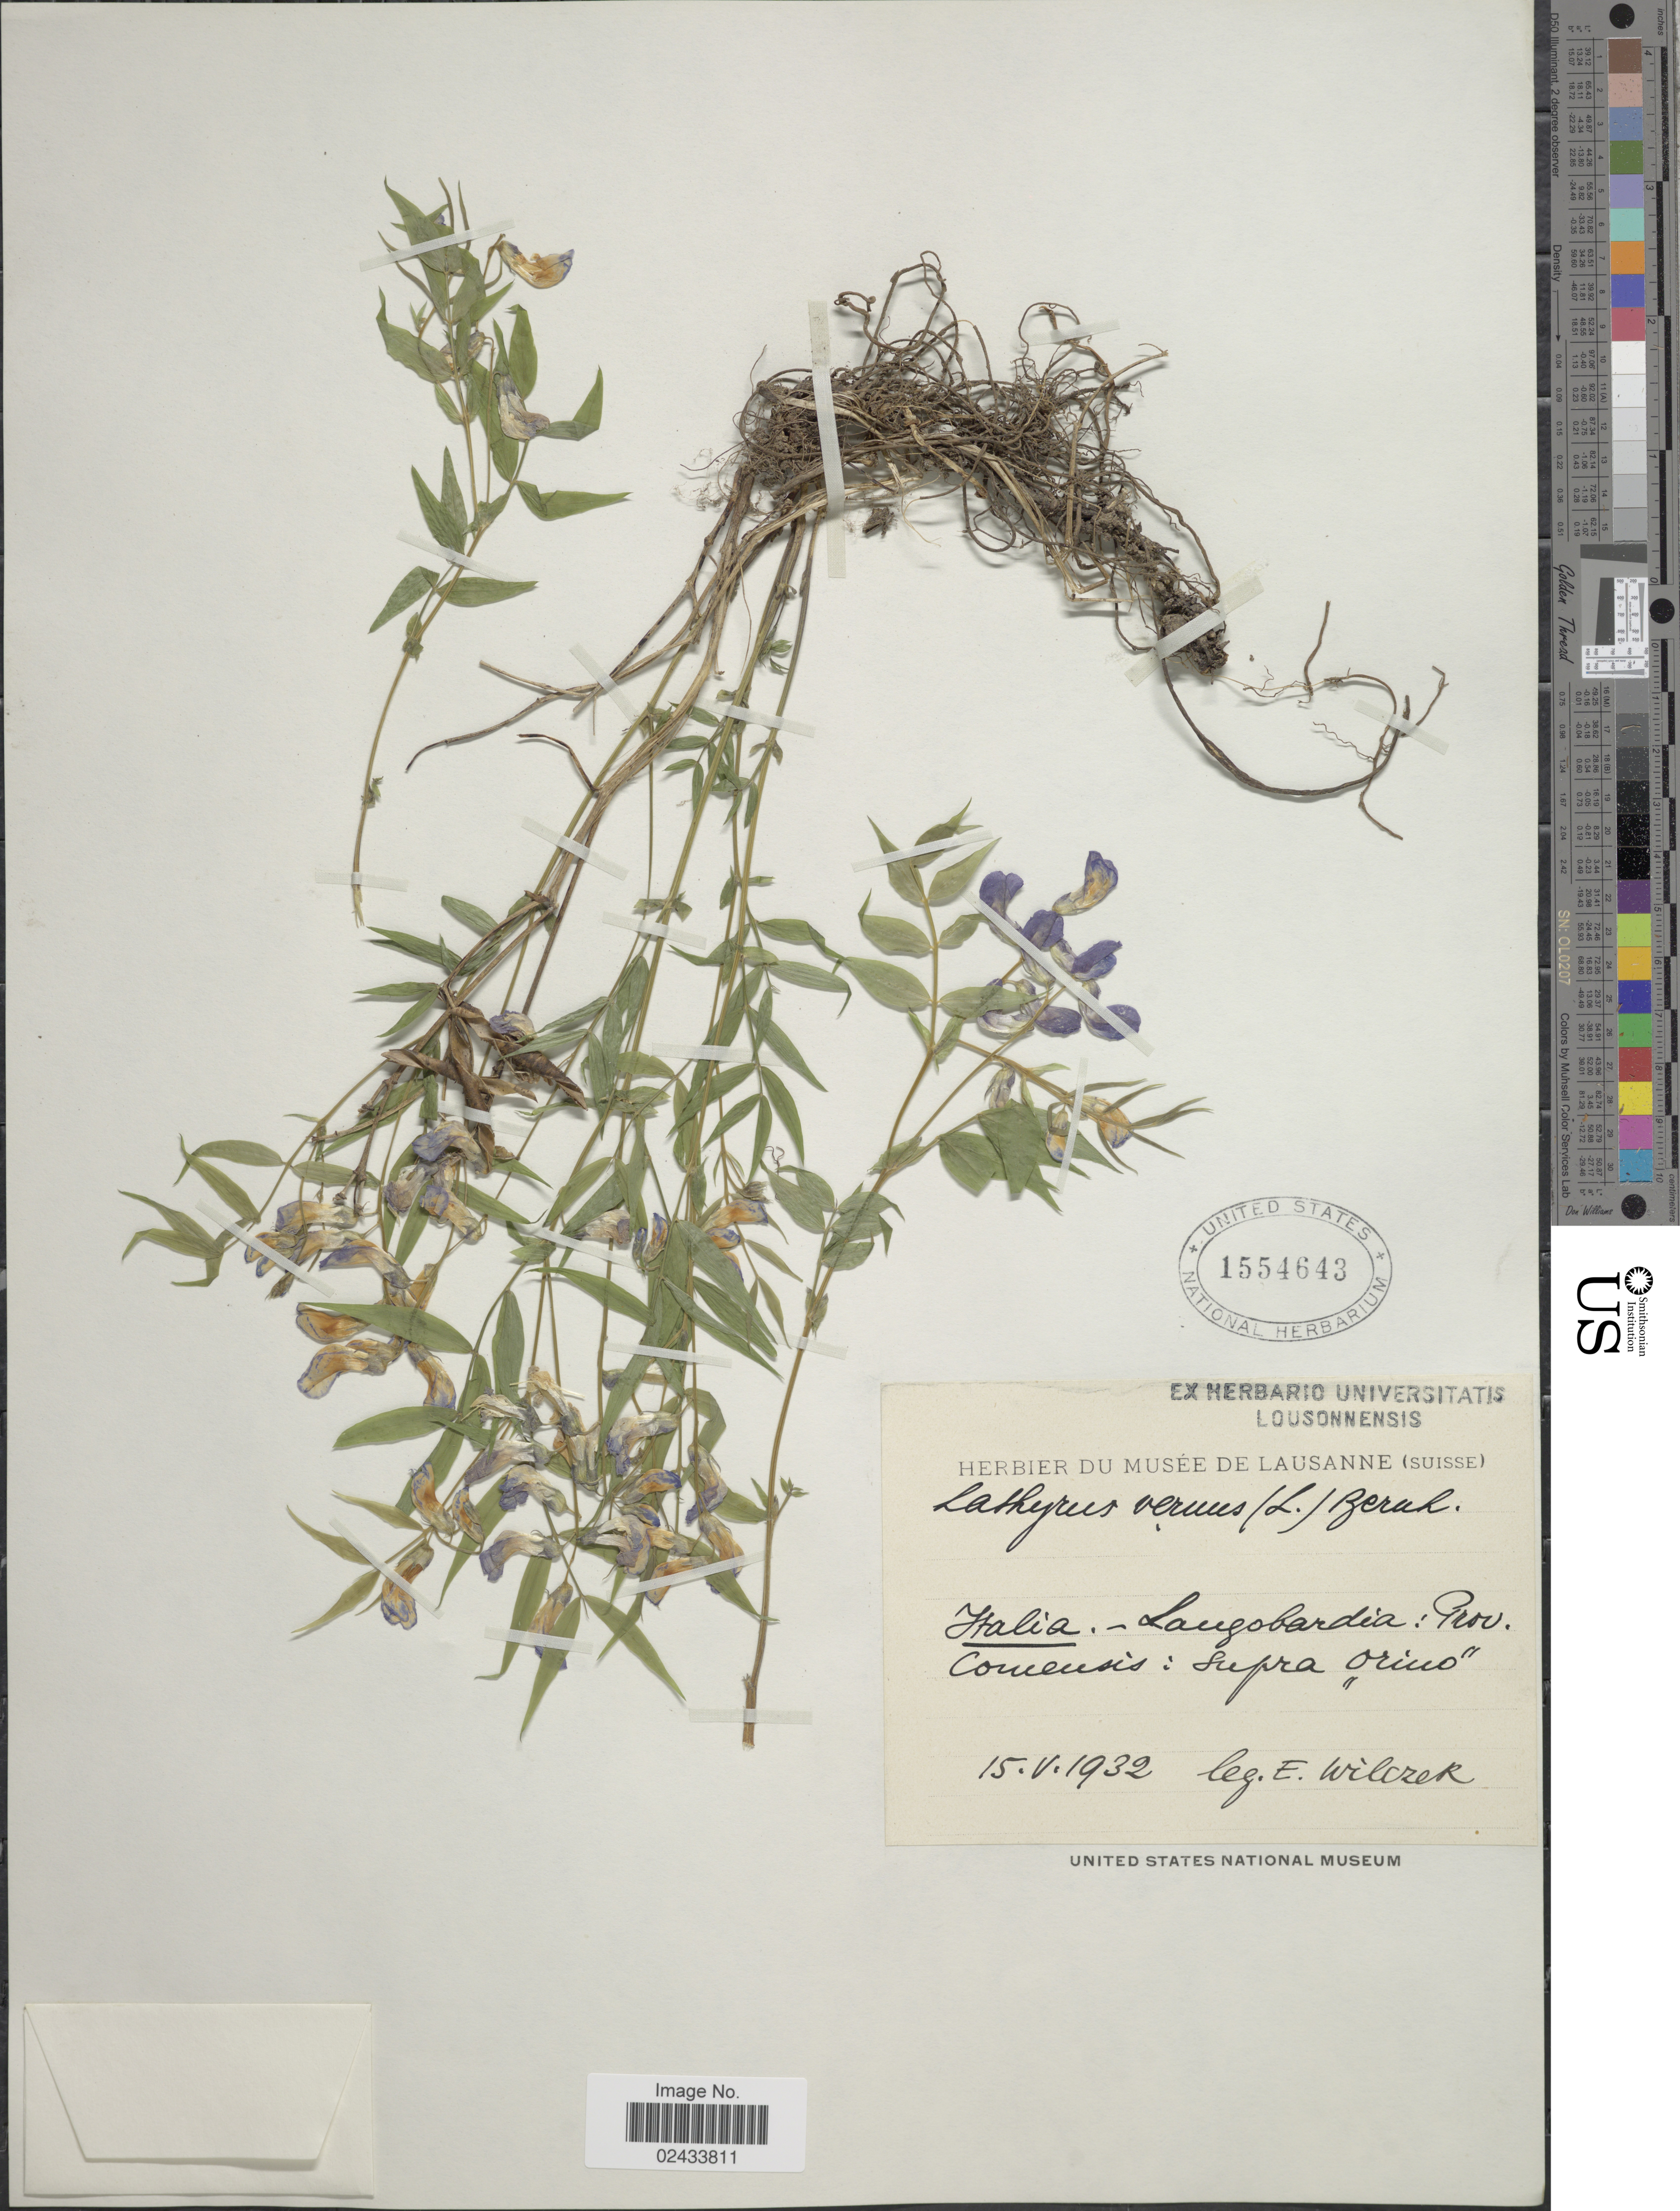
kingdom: Plantae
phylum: Tracheophyta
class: Magnoliopsida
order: Fabales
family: Fabaceae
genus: Lathyrus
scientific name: Lathyrus vernus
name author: (L.) Bernh.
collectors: E. Wilczek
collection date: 1932-05-15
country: Italy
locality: Italia. Langobardia: Prov. Comensis: supra orino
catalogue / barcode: US 1554643